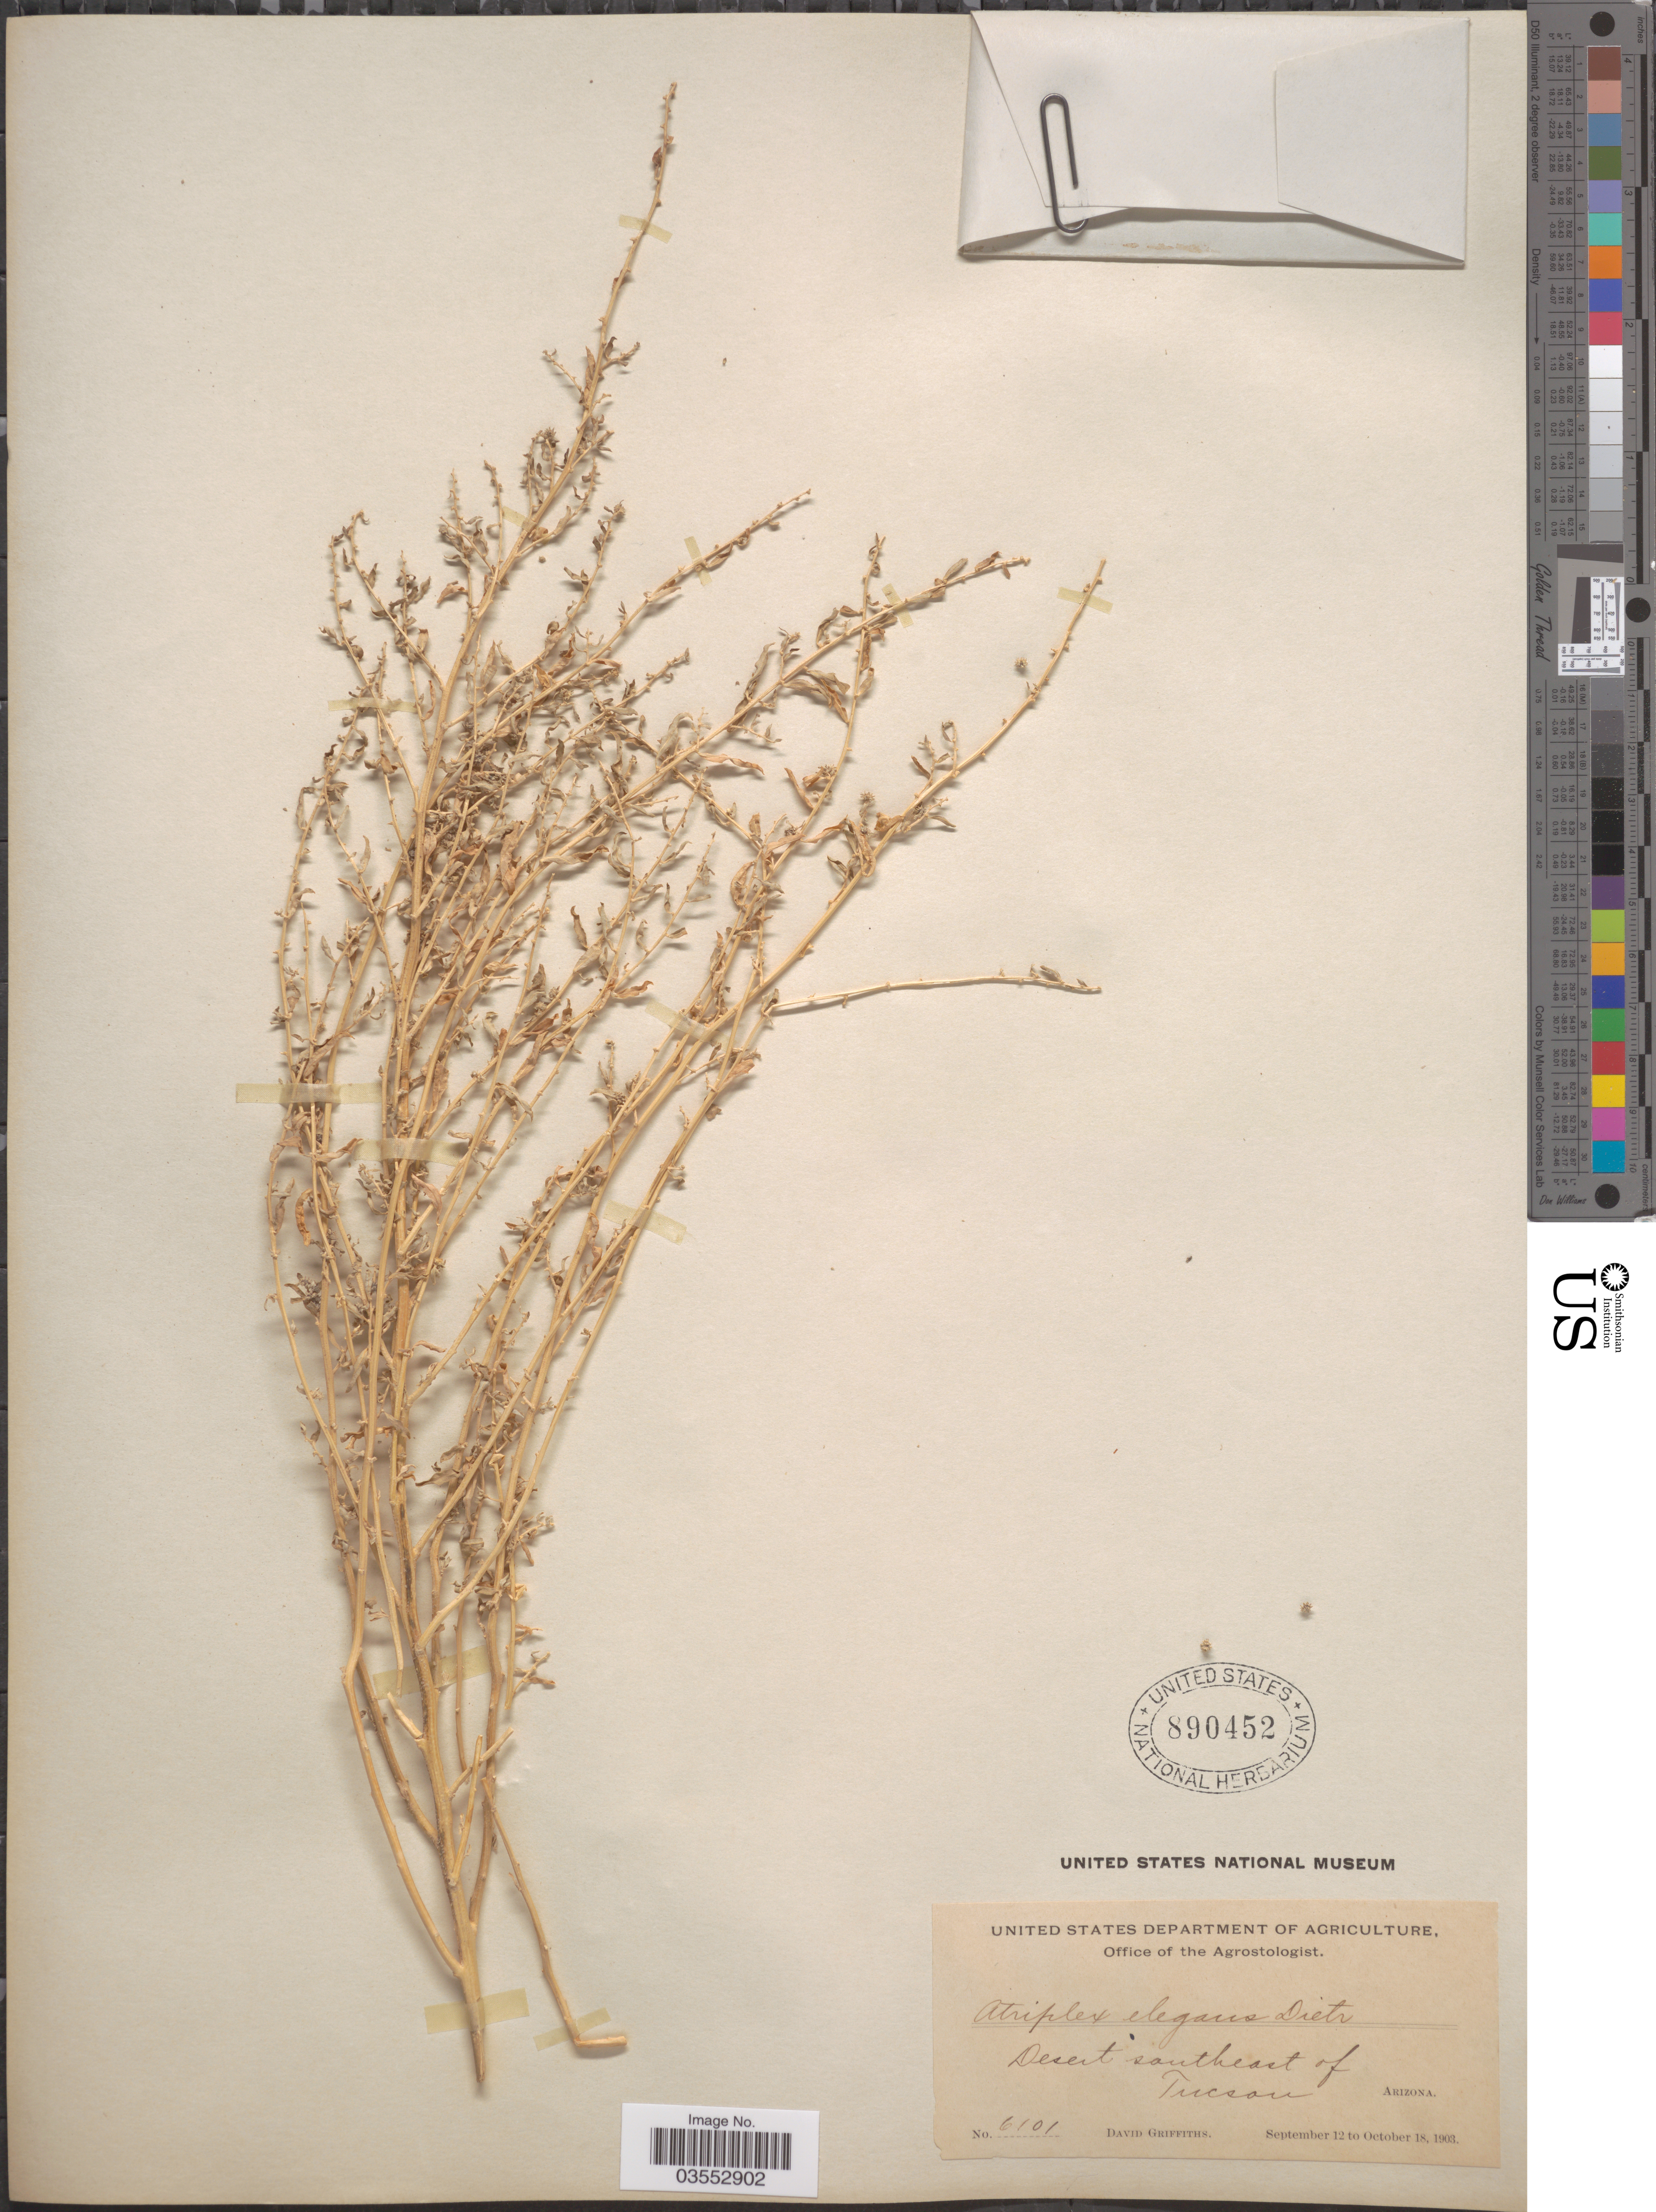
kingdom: Plantae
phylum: Tracheophyta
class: Magnoliopsida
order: Caryophyllales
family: Amaranthaceae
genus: Atriplex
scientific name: Atriplex thornberi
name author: (M.E. Jones) Standl.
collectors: D. Griffiths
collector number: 6101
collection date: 1903-09-12/1903-10-18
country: United States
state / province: Arizona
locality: Desert southeast of Tucson.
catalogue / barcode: US 890452